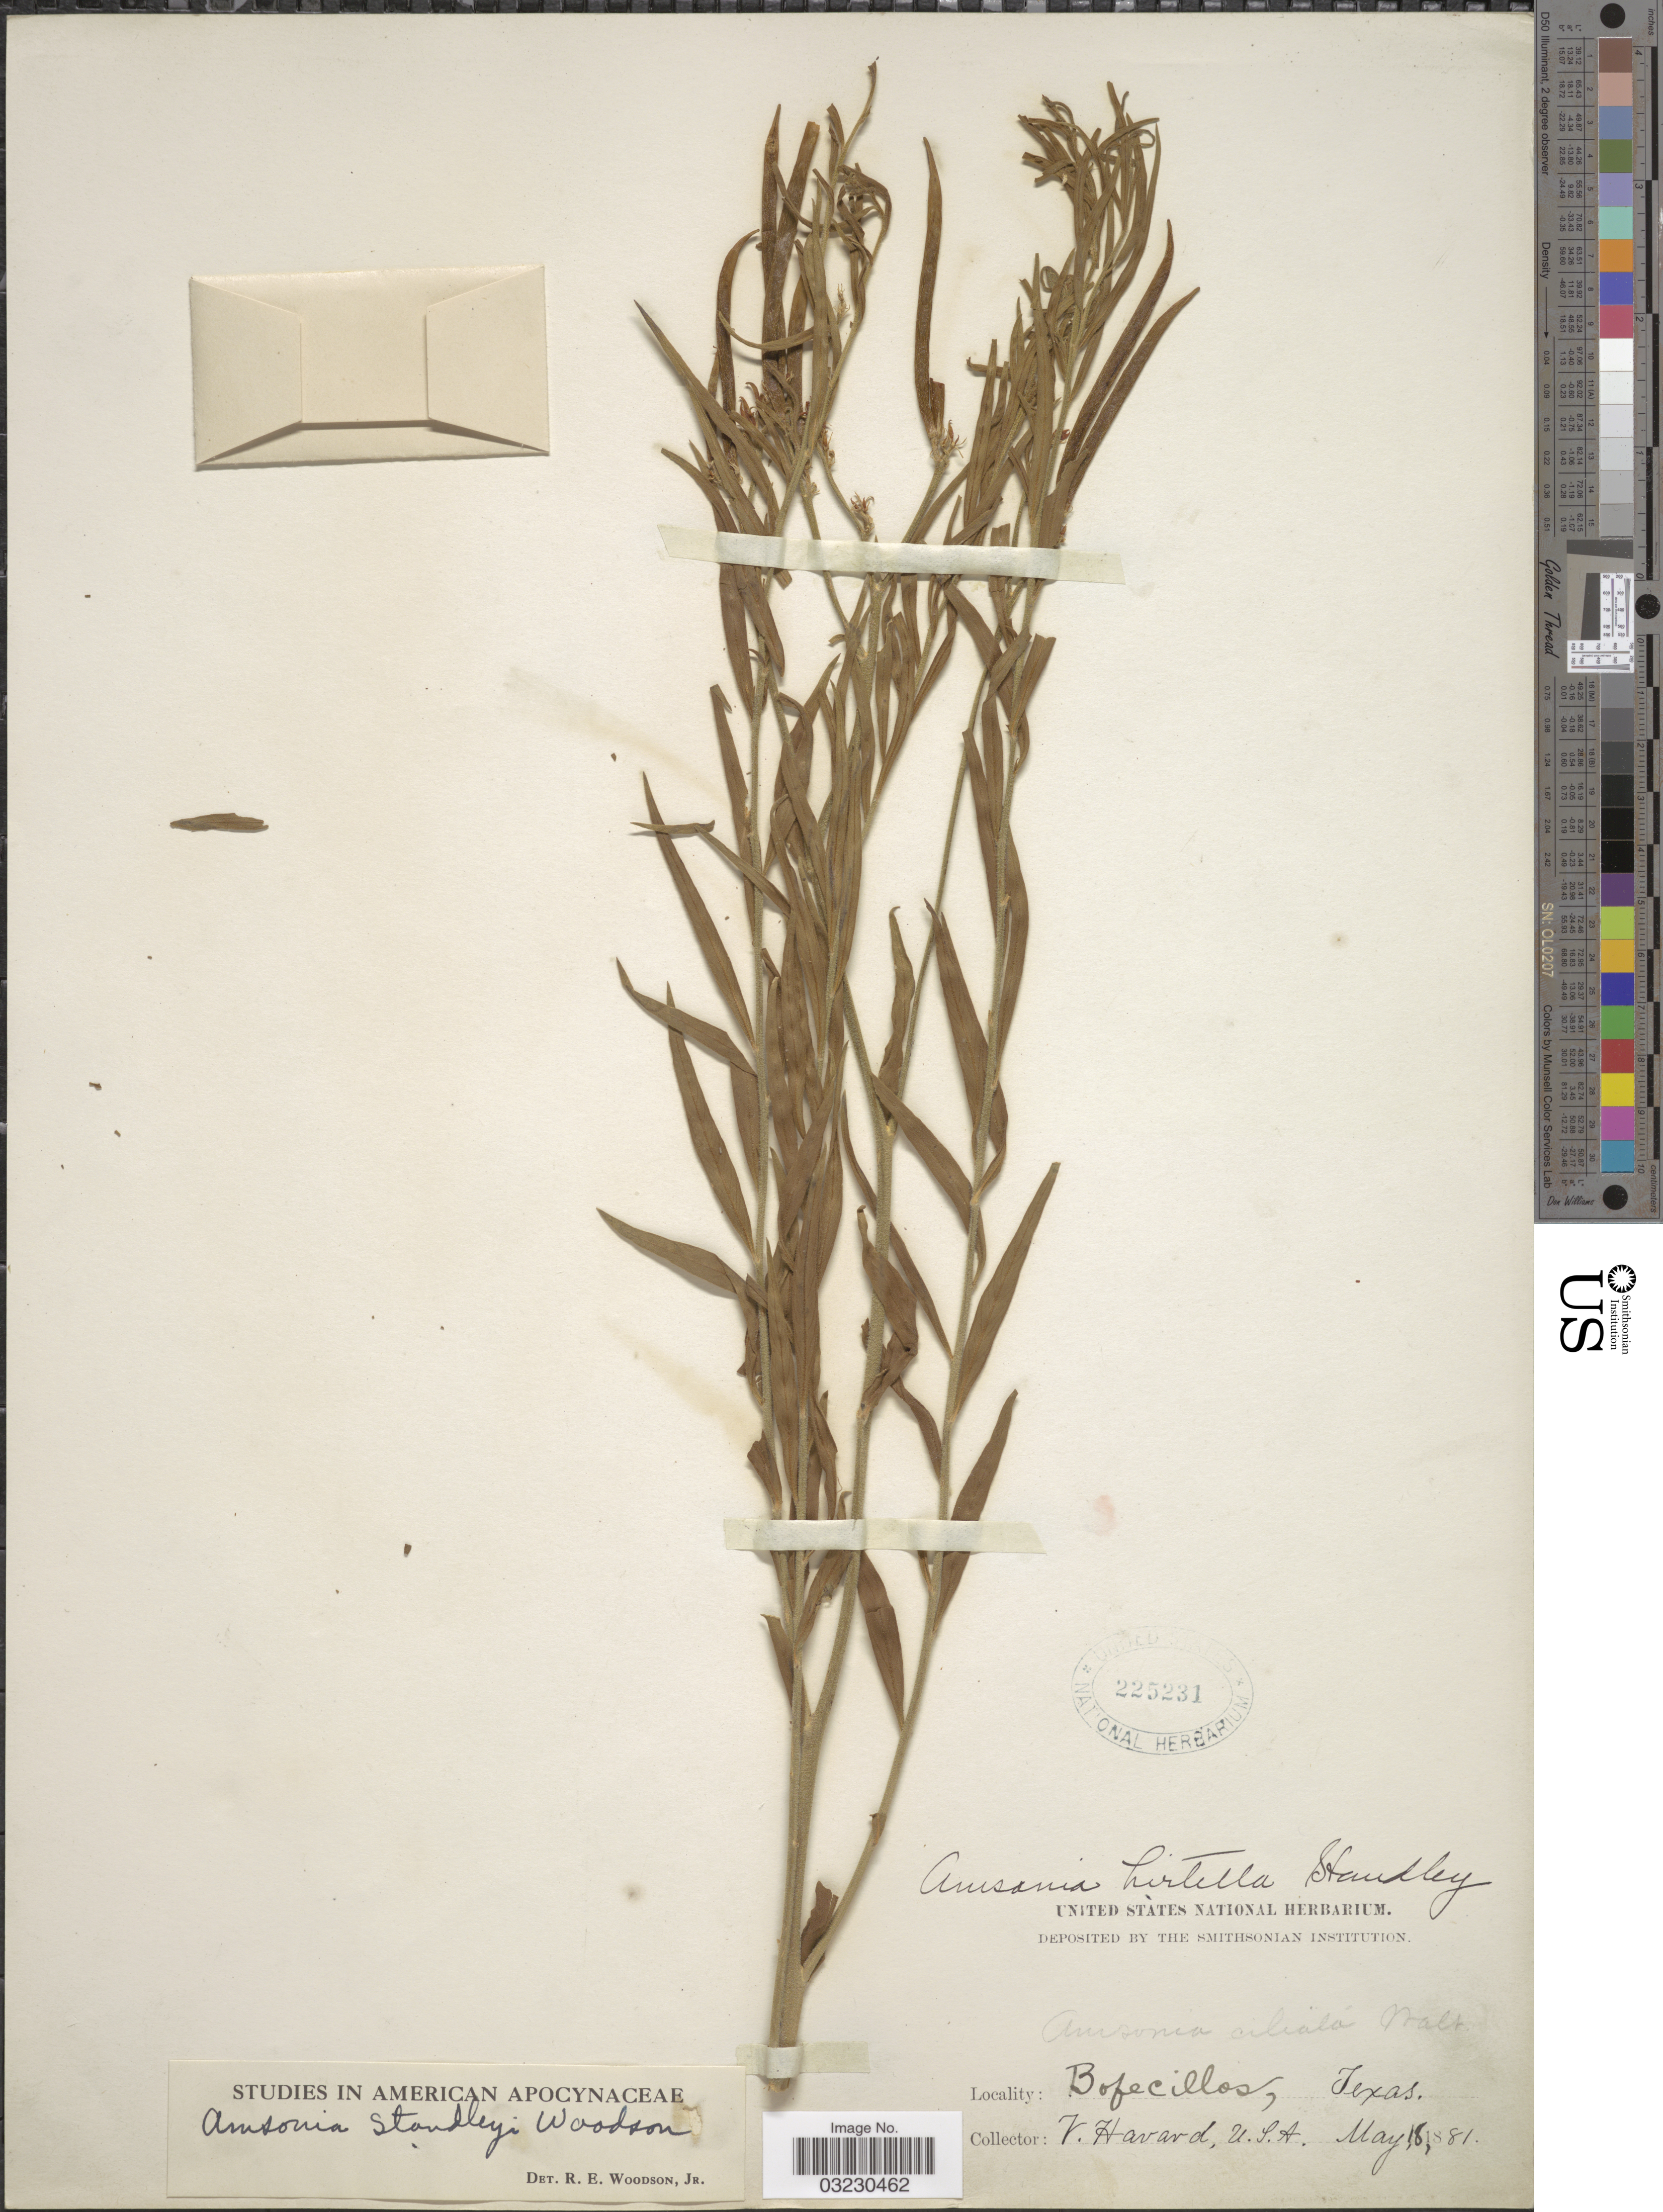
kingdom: Plantae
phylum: Tracheophyta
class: Magnoliopsida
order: Gentianales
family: Apocynaceae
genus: Amsonia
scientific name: Amsonia standleyi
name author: Woodson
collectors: V. Havard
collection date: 1881-05-18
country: United States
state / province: Texas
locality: Bofecillos.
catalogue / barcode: US 225231